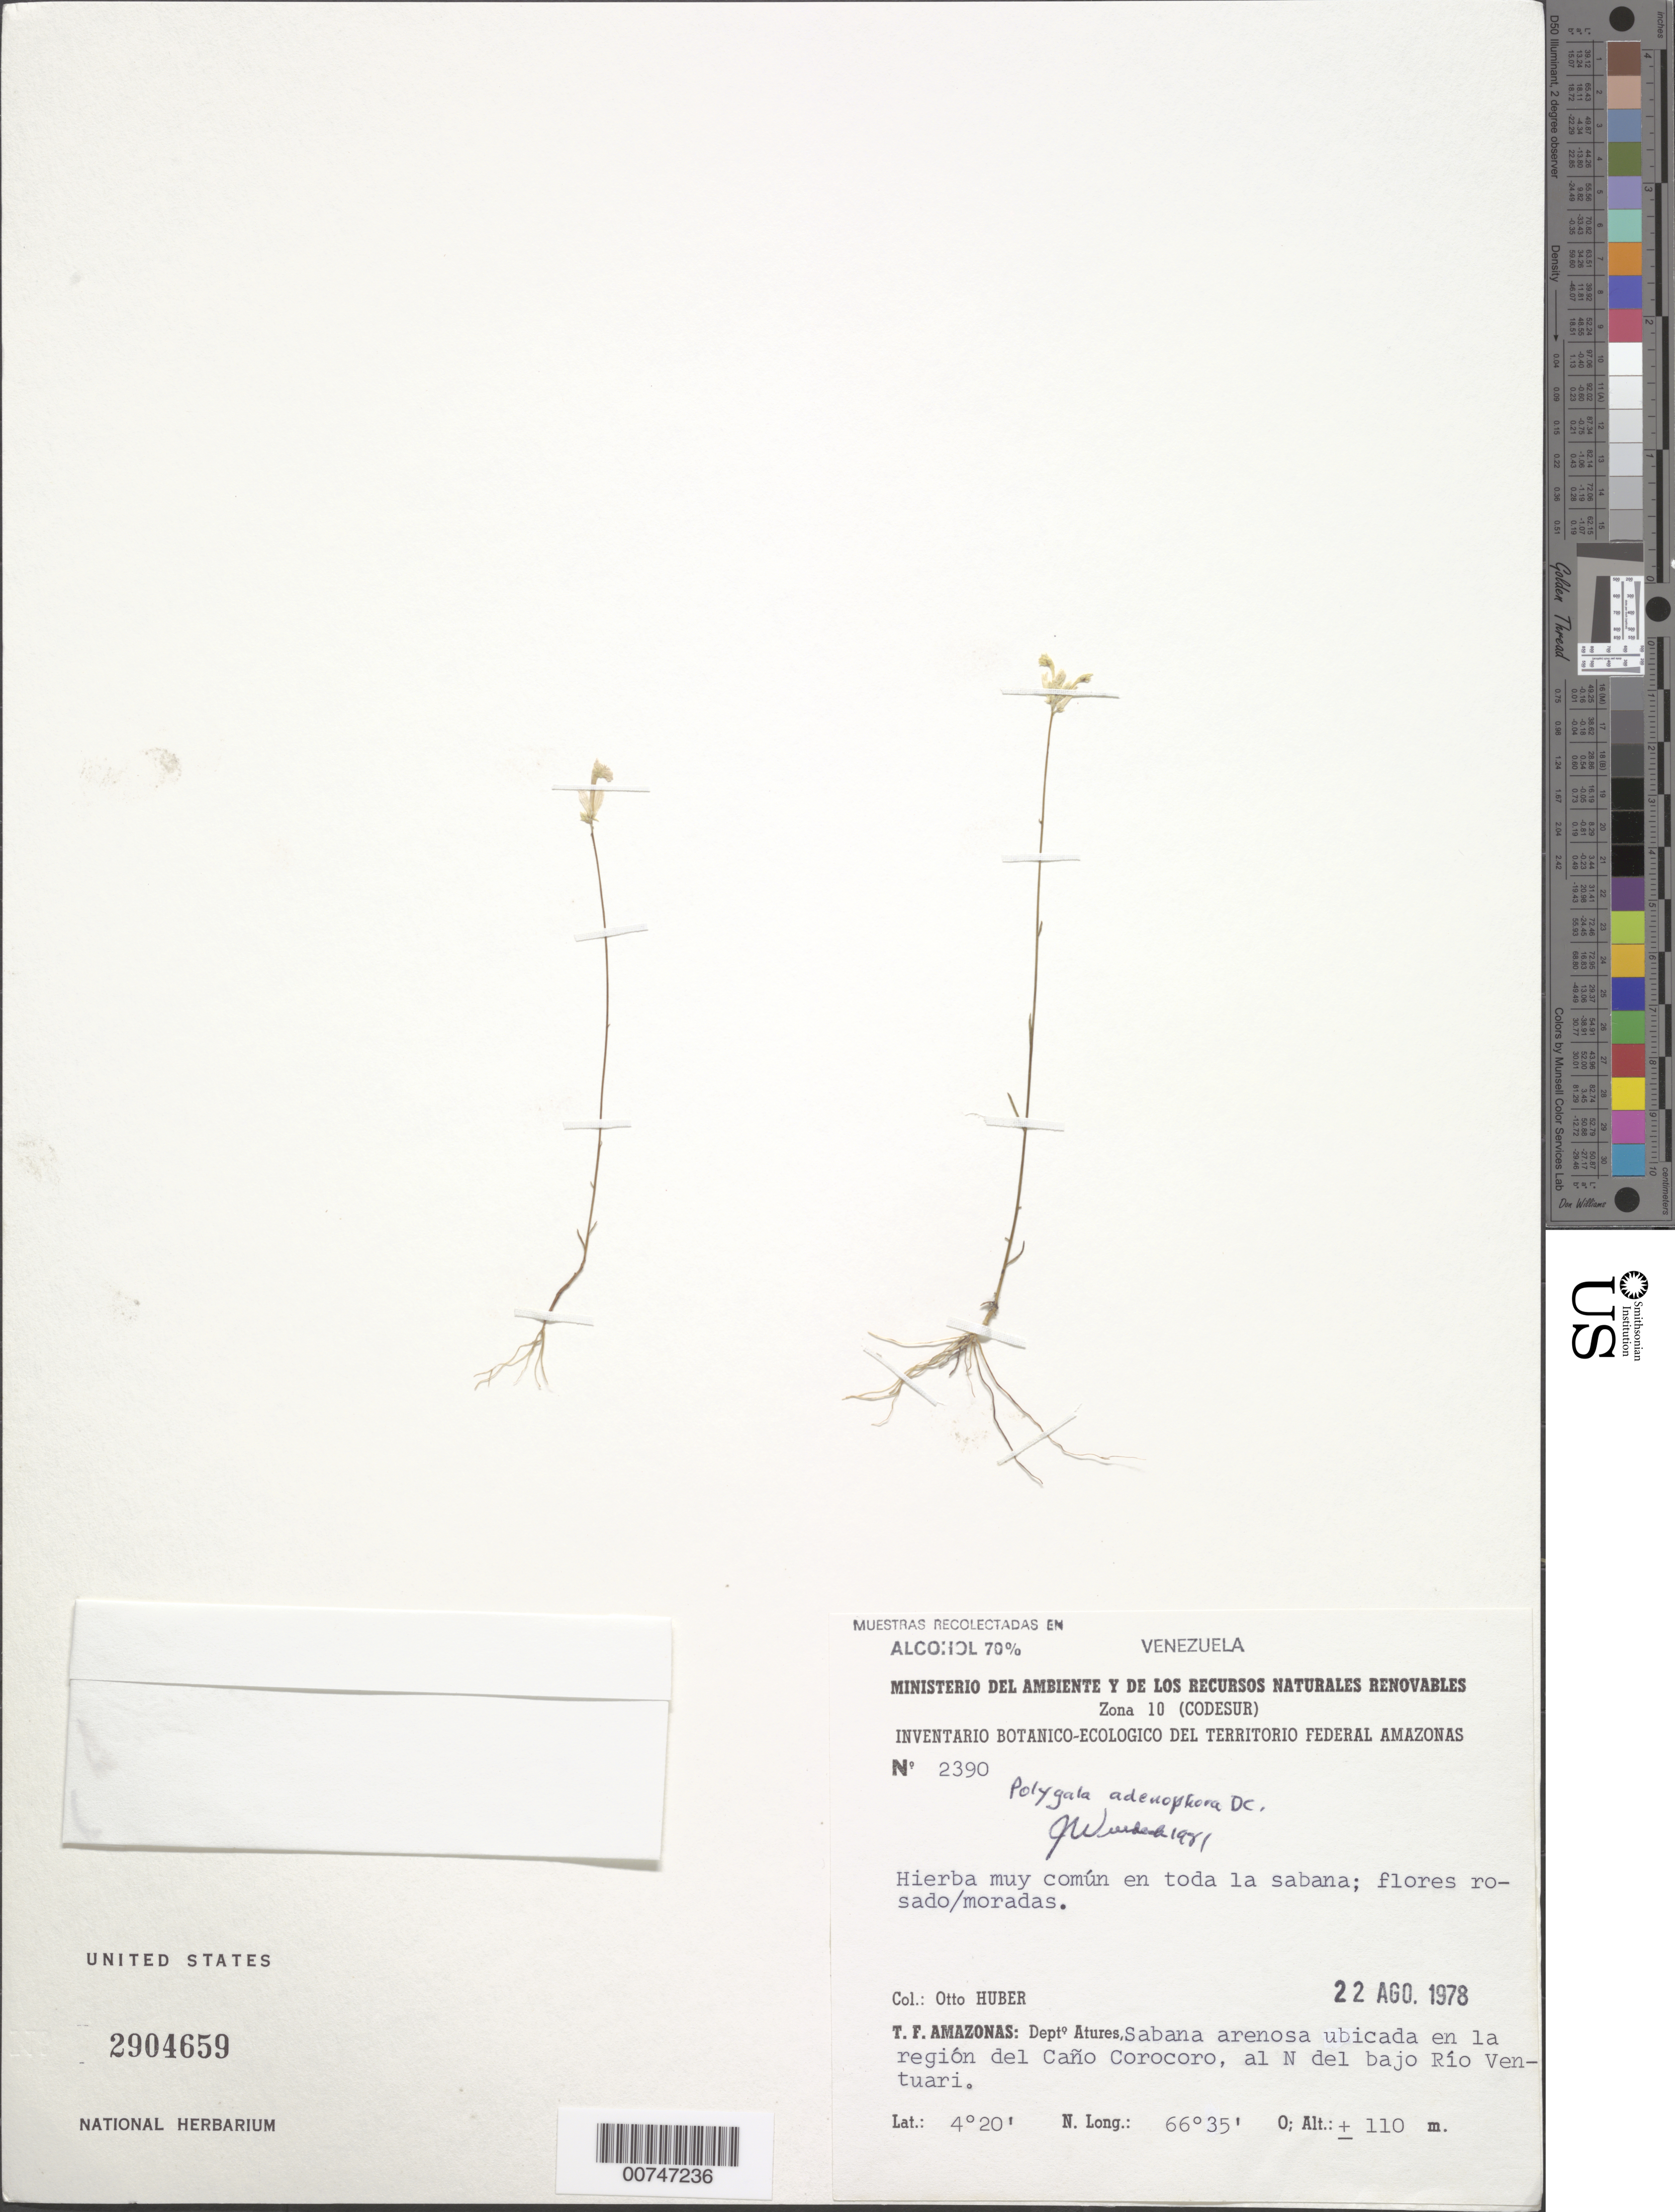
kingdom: Plantae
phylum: Tracheophyta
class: Magnoliopsida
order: Fabales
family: Polygalaceae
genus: Polygala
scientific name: Polygala adenophora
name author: DC.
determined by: Wurdack, John J., (US), US (UNITED STATES)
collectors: O. Huber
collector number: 2390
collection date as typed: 22-Aug-78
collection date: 1978-08-22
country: Venezuela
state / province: Amazonas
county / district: Atures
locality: Caño Corocoro, N del Río Ventuari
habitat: Sandy savanna; in all of savanna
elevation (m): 110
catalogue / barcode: US 2904659